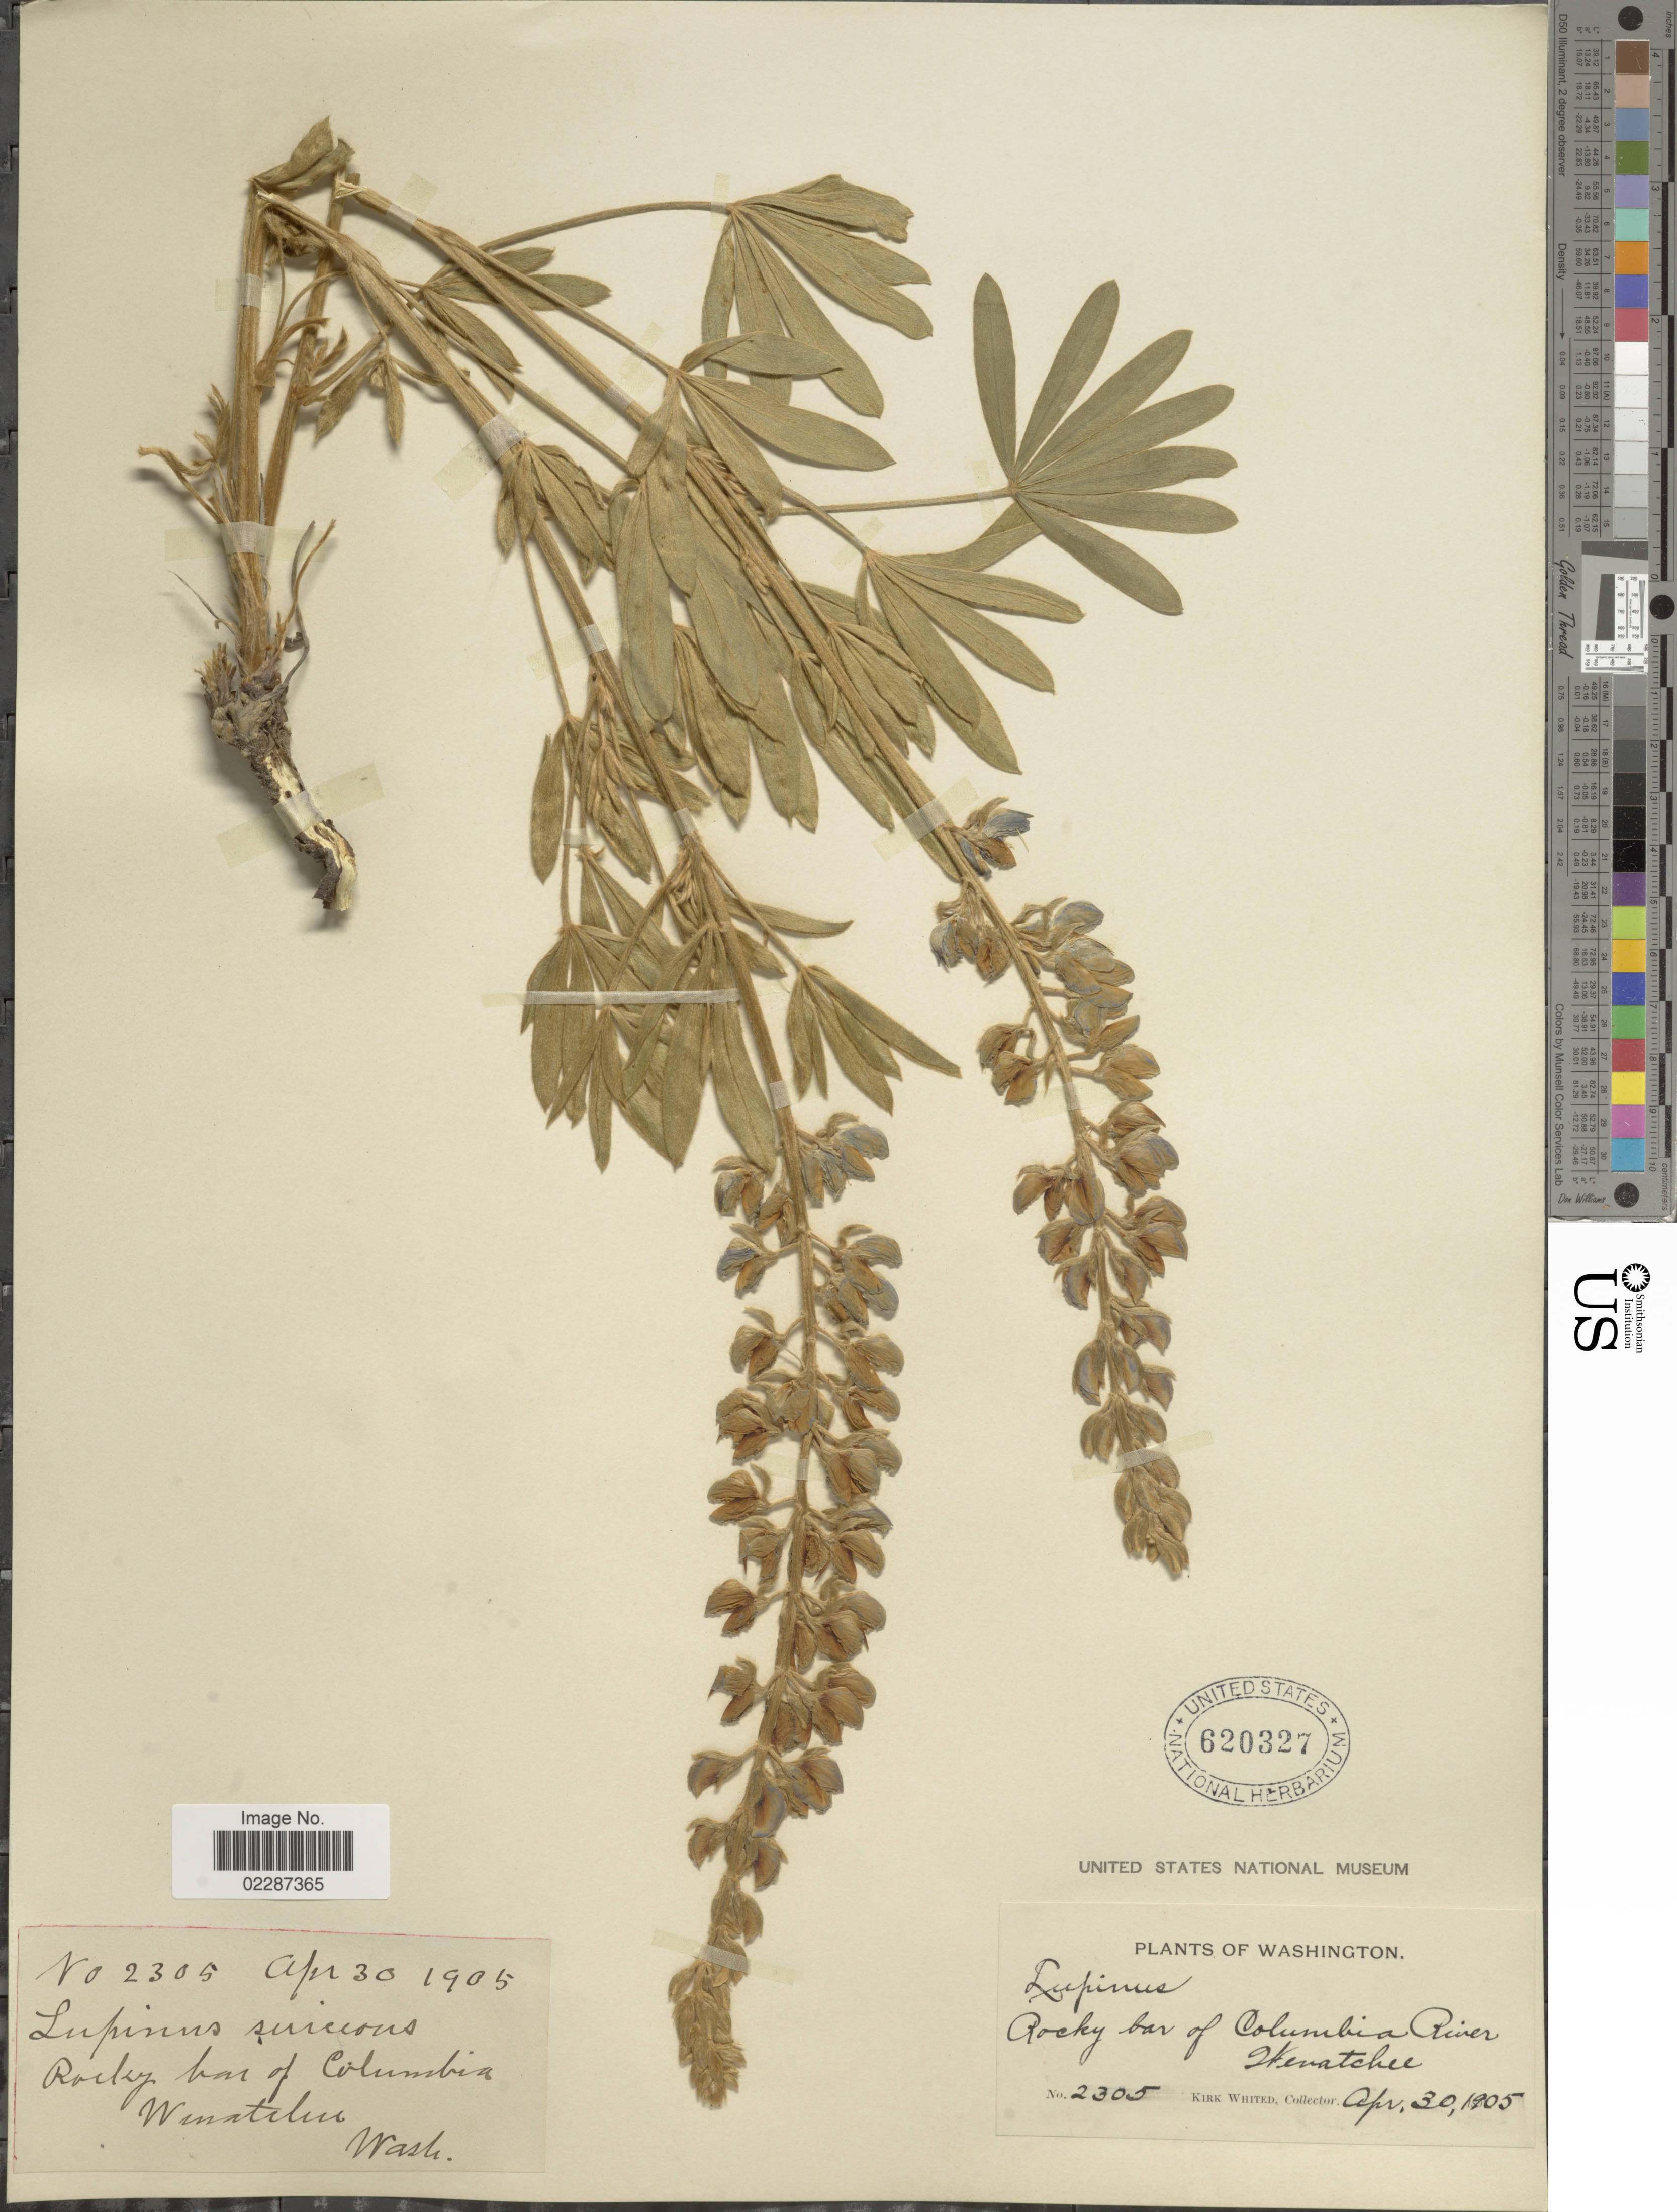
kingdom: Plantae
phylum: Tracheophyta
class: Magnoliopsida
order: Fabales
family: Fabaceae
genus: Lupinus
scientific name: Lupinus sericeus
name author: Pursh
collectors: K. Whited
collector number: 2305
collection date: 1905-04-30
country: United States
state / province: Washington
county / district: Chelan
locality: Rocky bar of Columbia River, Wenatchee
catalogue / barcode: US 620327